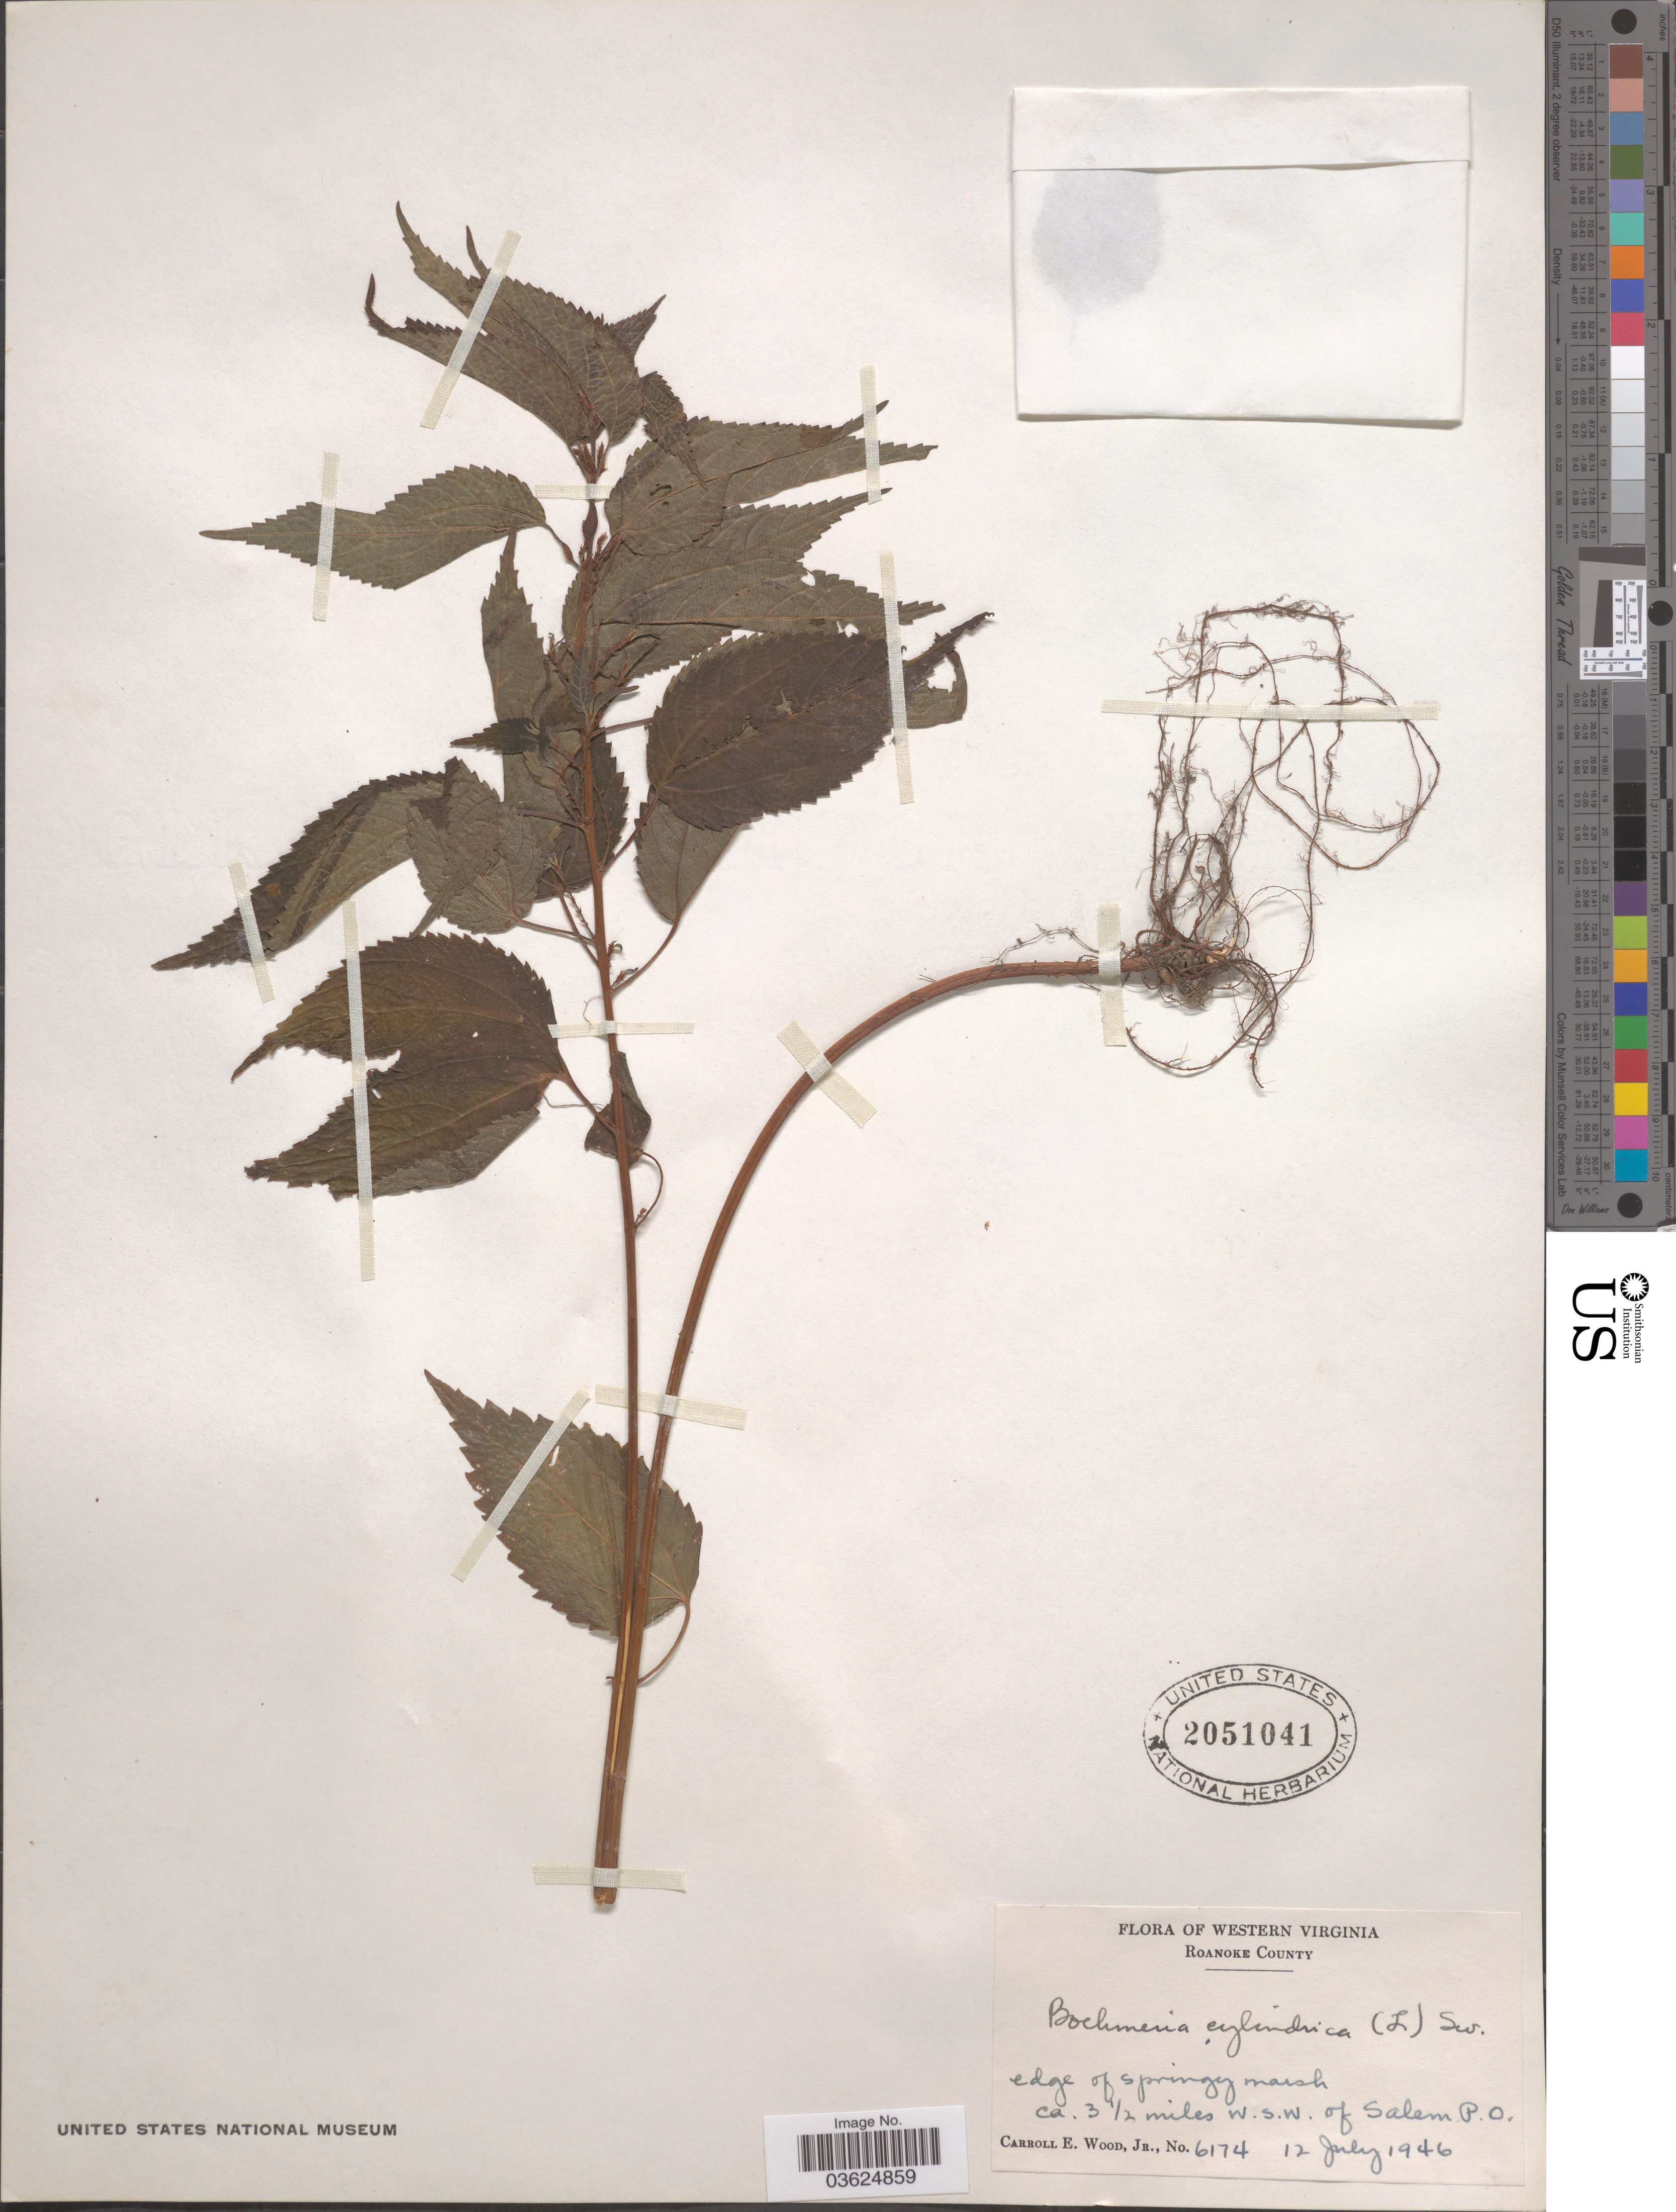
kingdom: Plantae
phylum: Tracheophyta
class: Magnoliopsida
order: Rosales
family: Urticaceae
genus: Boehmeria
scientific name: Boehmeria cylindrica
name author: (L.) Sw.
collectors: C. Wood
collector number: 6174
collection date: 1946-07-12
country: United States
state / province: Virginia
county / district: Roanoke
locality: Western Virginia. Roanoke County. Ca. 3½ miles W.S.W. of Salem P.O.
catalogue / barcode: US 2051041